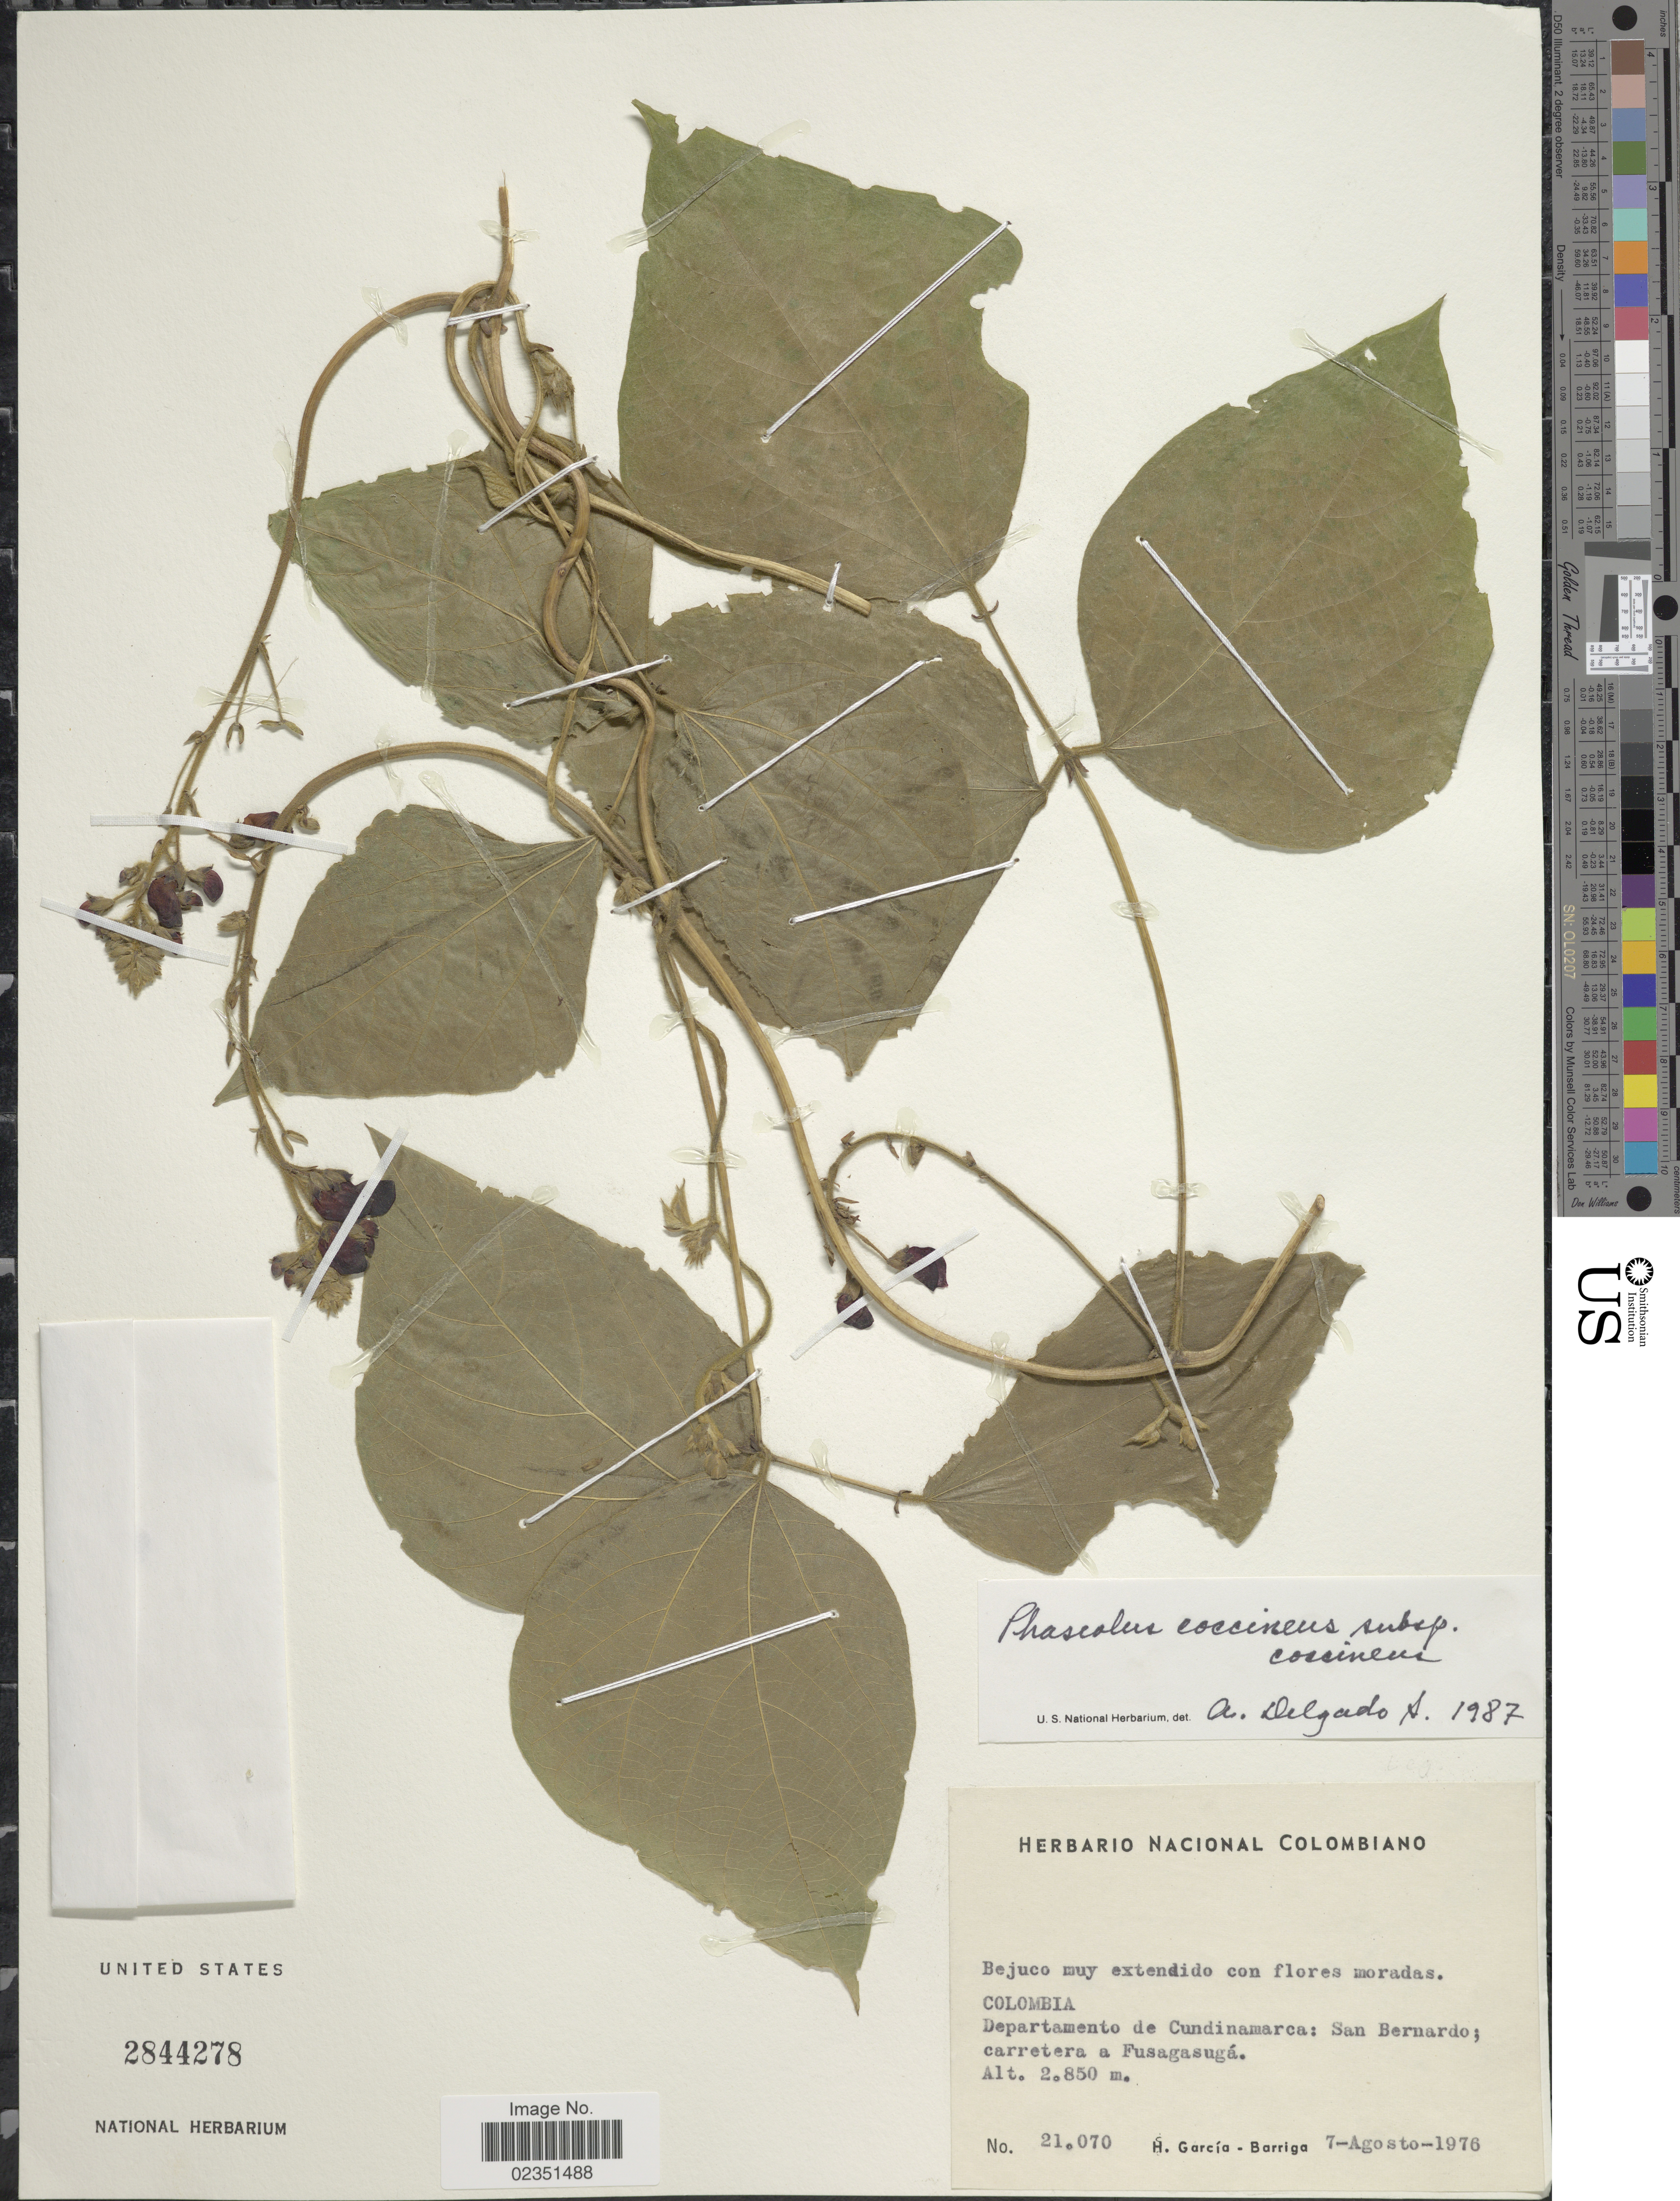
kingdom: Plantae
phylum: Tracheophyta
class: Magnoliopsida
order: Fabales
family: Fabaceae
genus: Phaseolus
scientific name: Phaseolus coccineus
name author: L.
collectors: H. García Barriga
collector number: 21070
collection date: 1976-08-07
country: Colombia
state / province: Cundinamarca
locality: San Bernardo; carretera a Fusagasuga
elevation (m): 2850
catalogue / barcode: US 2844278